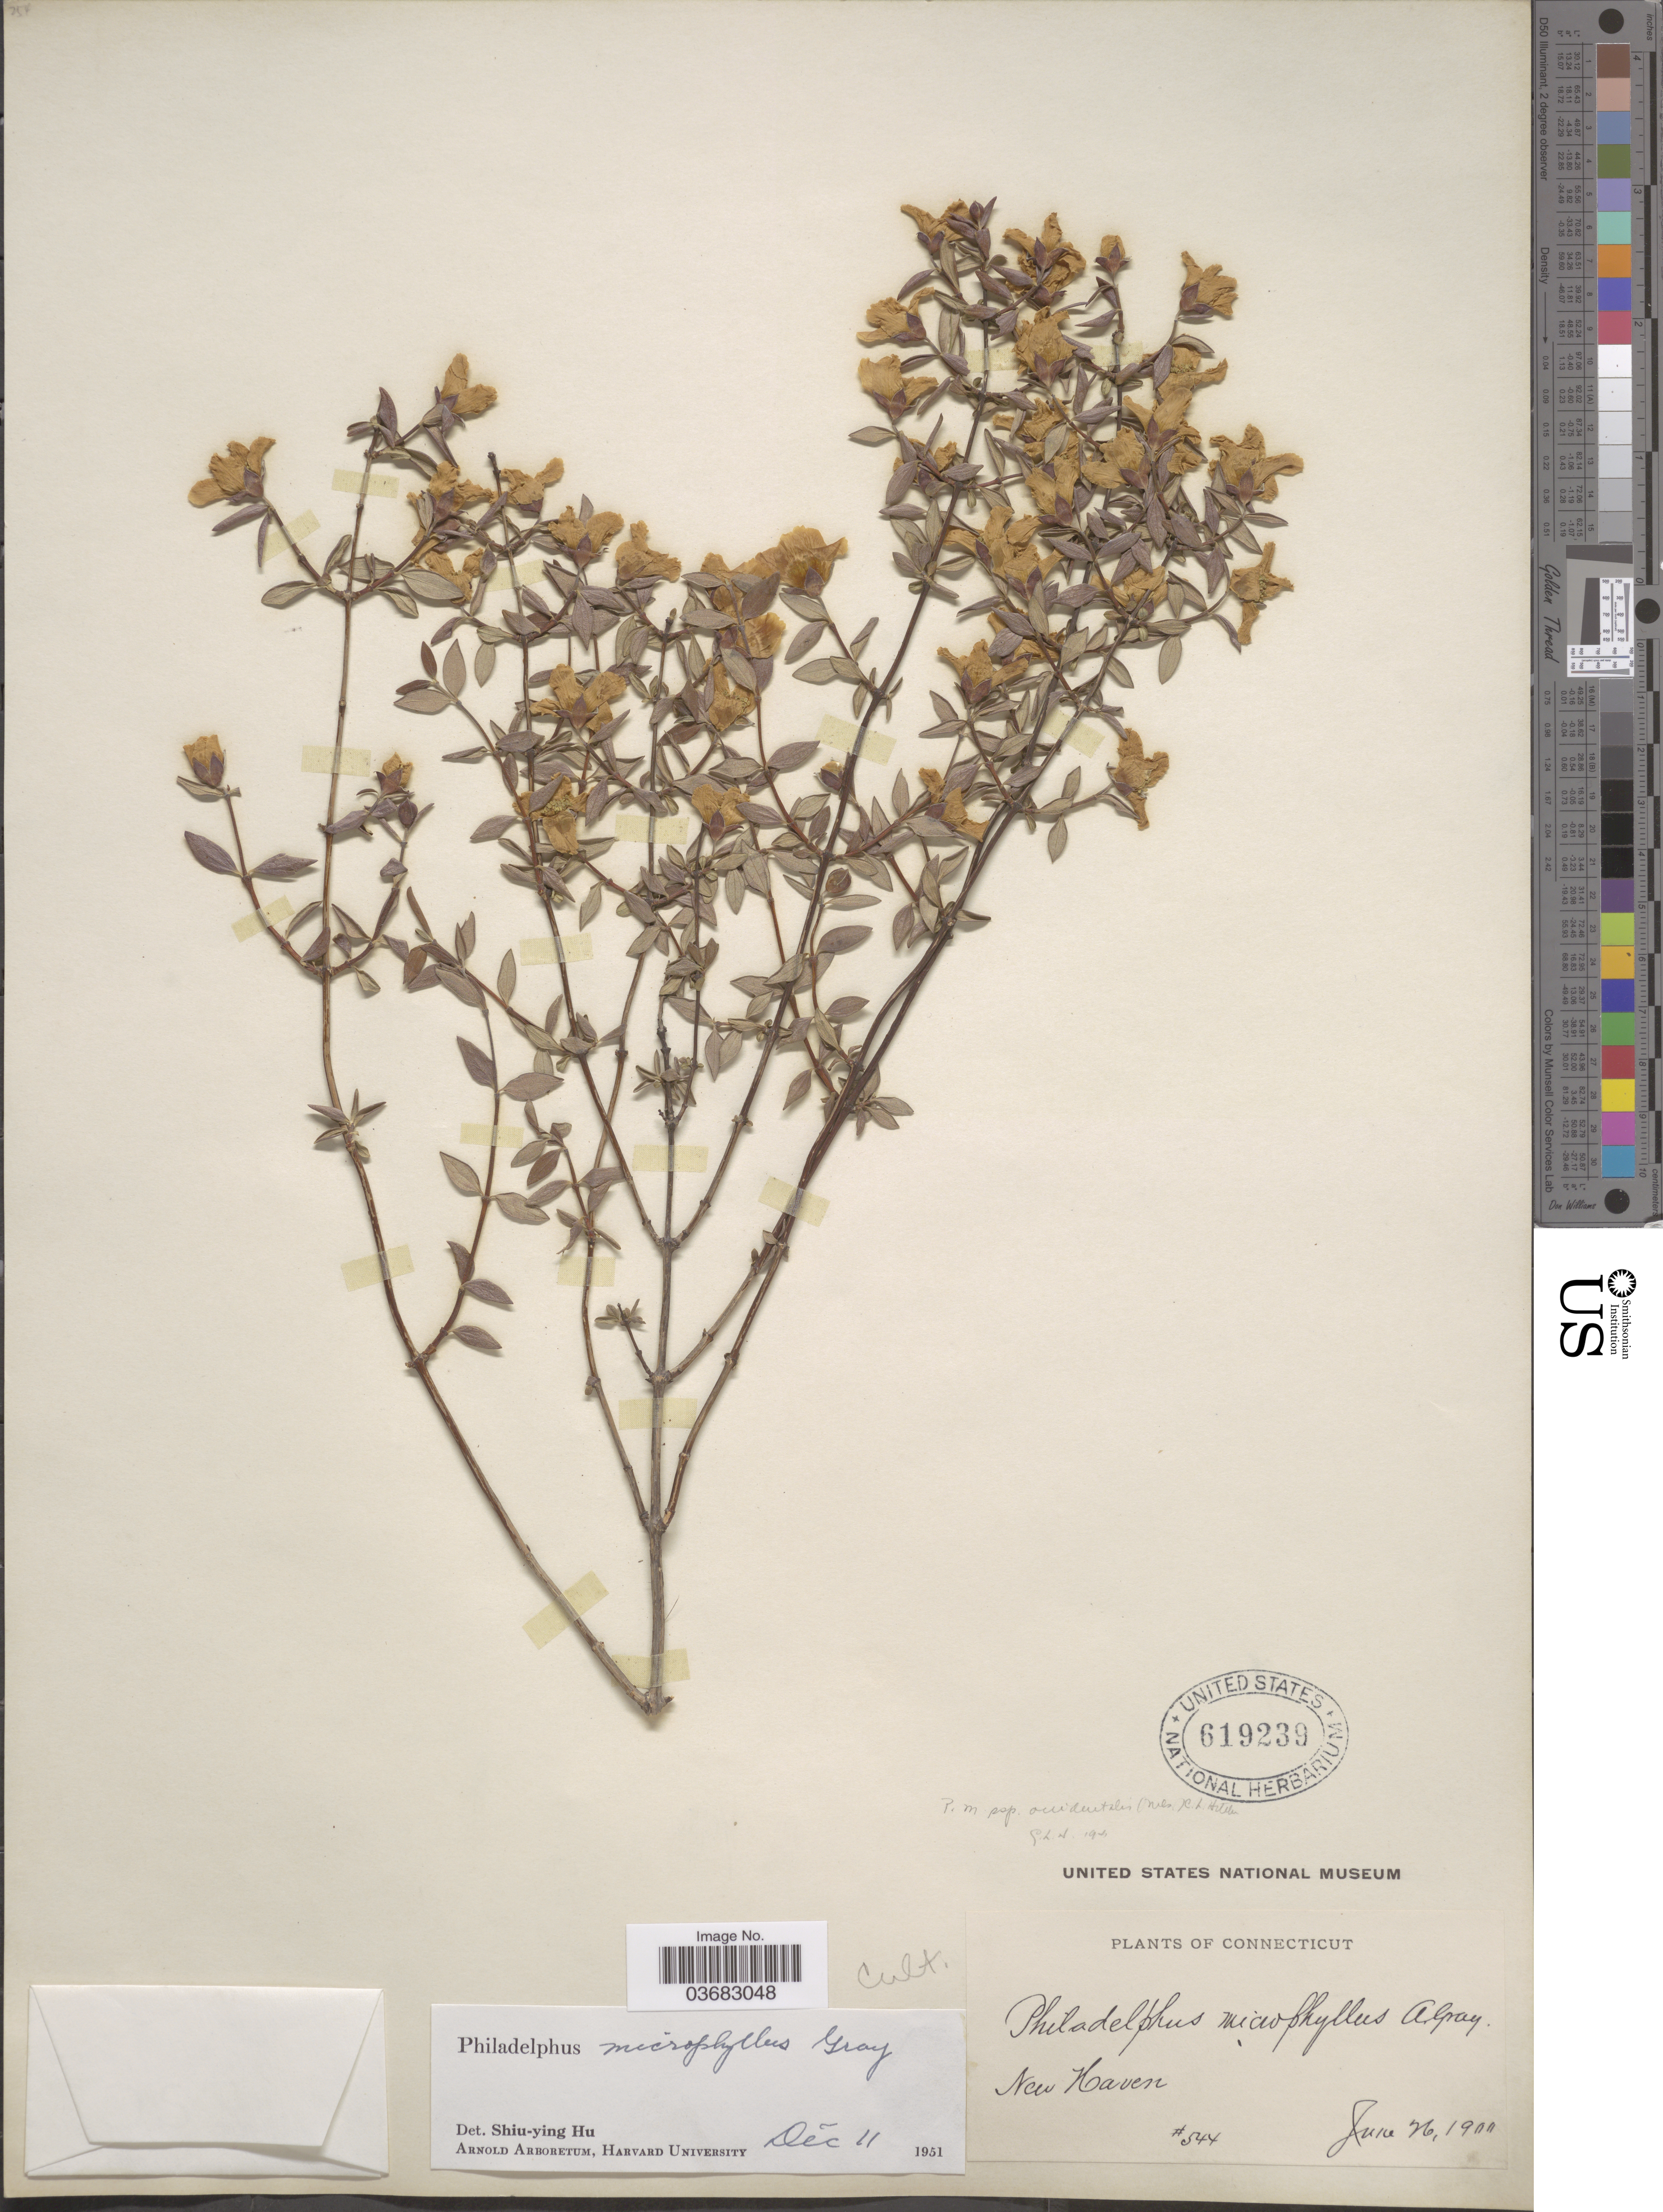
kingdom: Plantae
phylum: Tracheophyta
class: Magnoliopsida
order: Cornales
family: Hydrangeaceae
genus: Philadelphus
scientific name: Philadelphus microphyllus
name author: A. Gray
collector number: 544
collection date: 1900-06-26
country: United States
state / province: Connecticut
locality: New Haven.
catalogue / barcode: US 619239